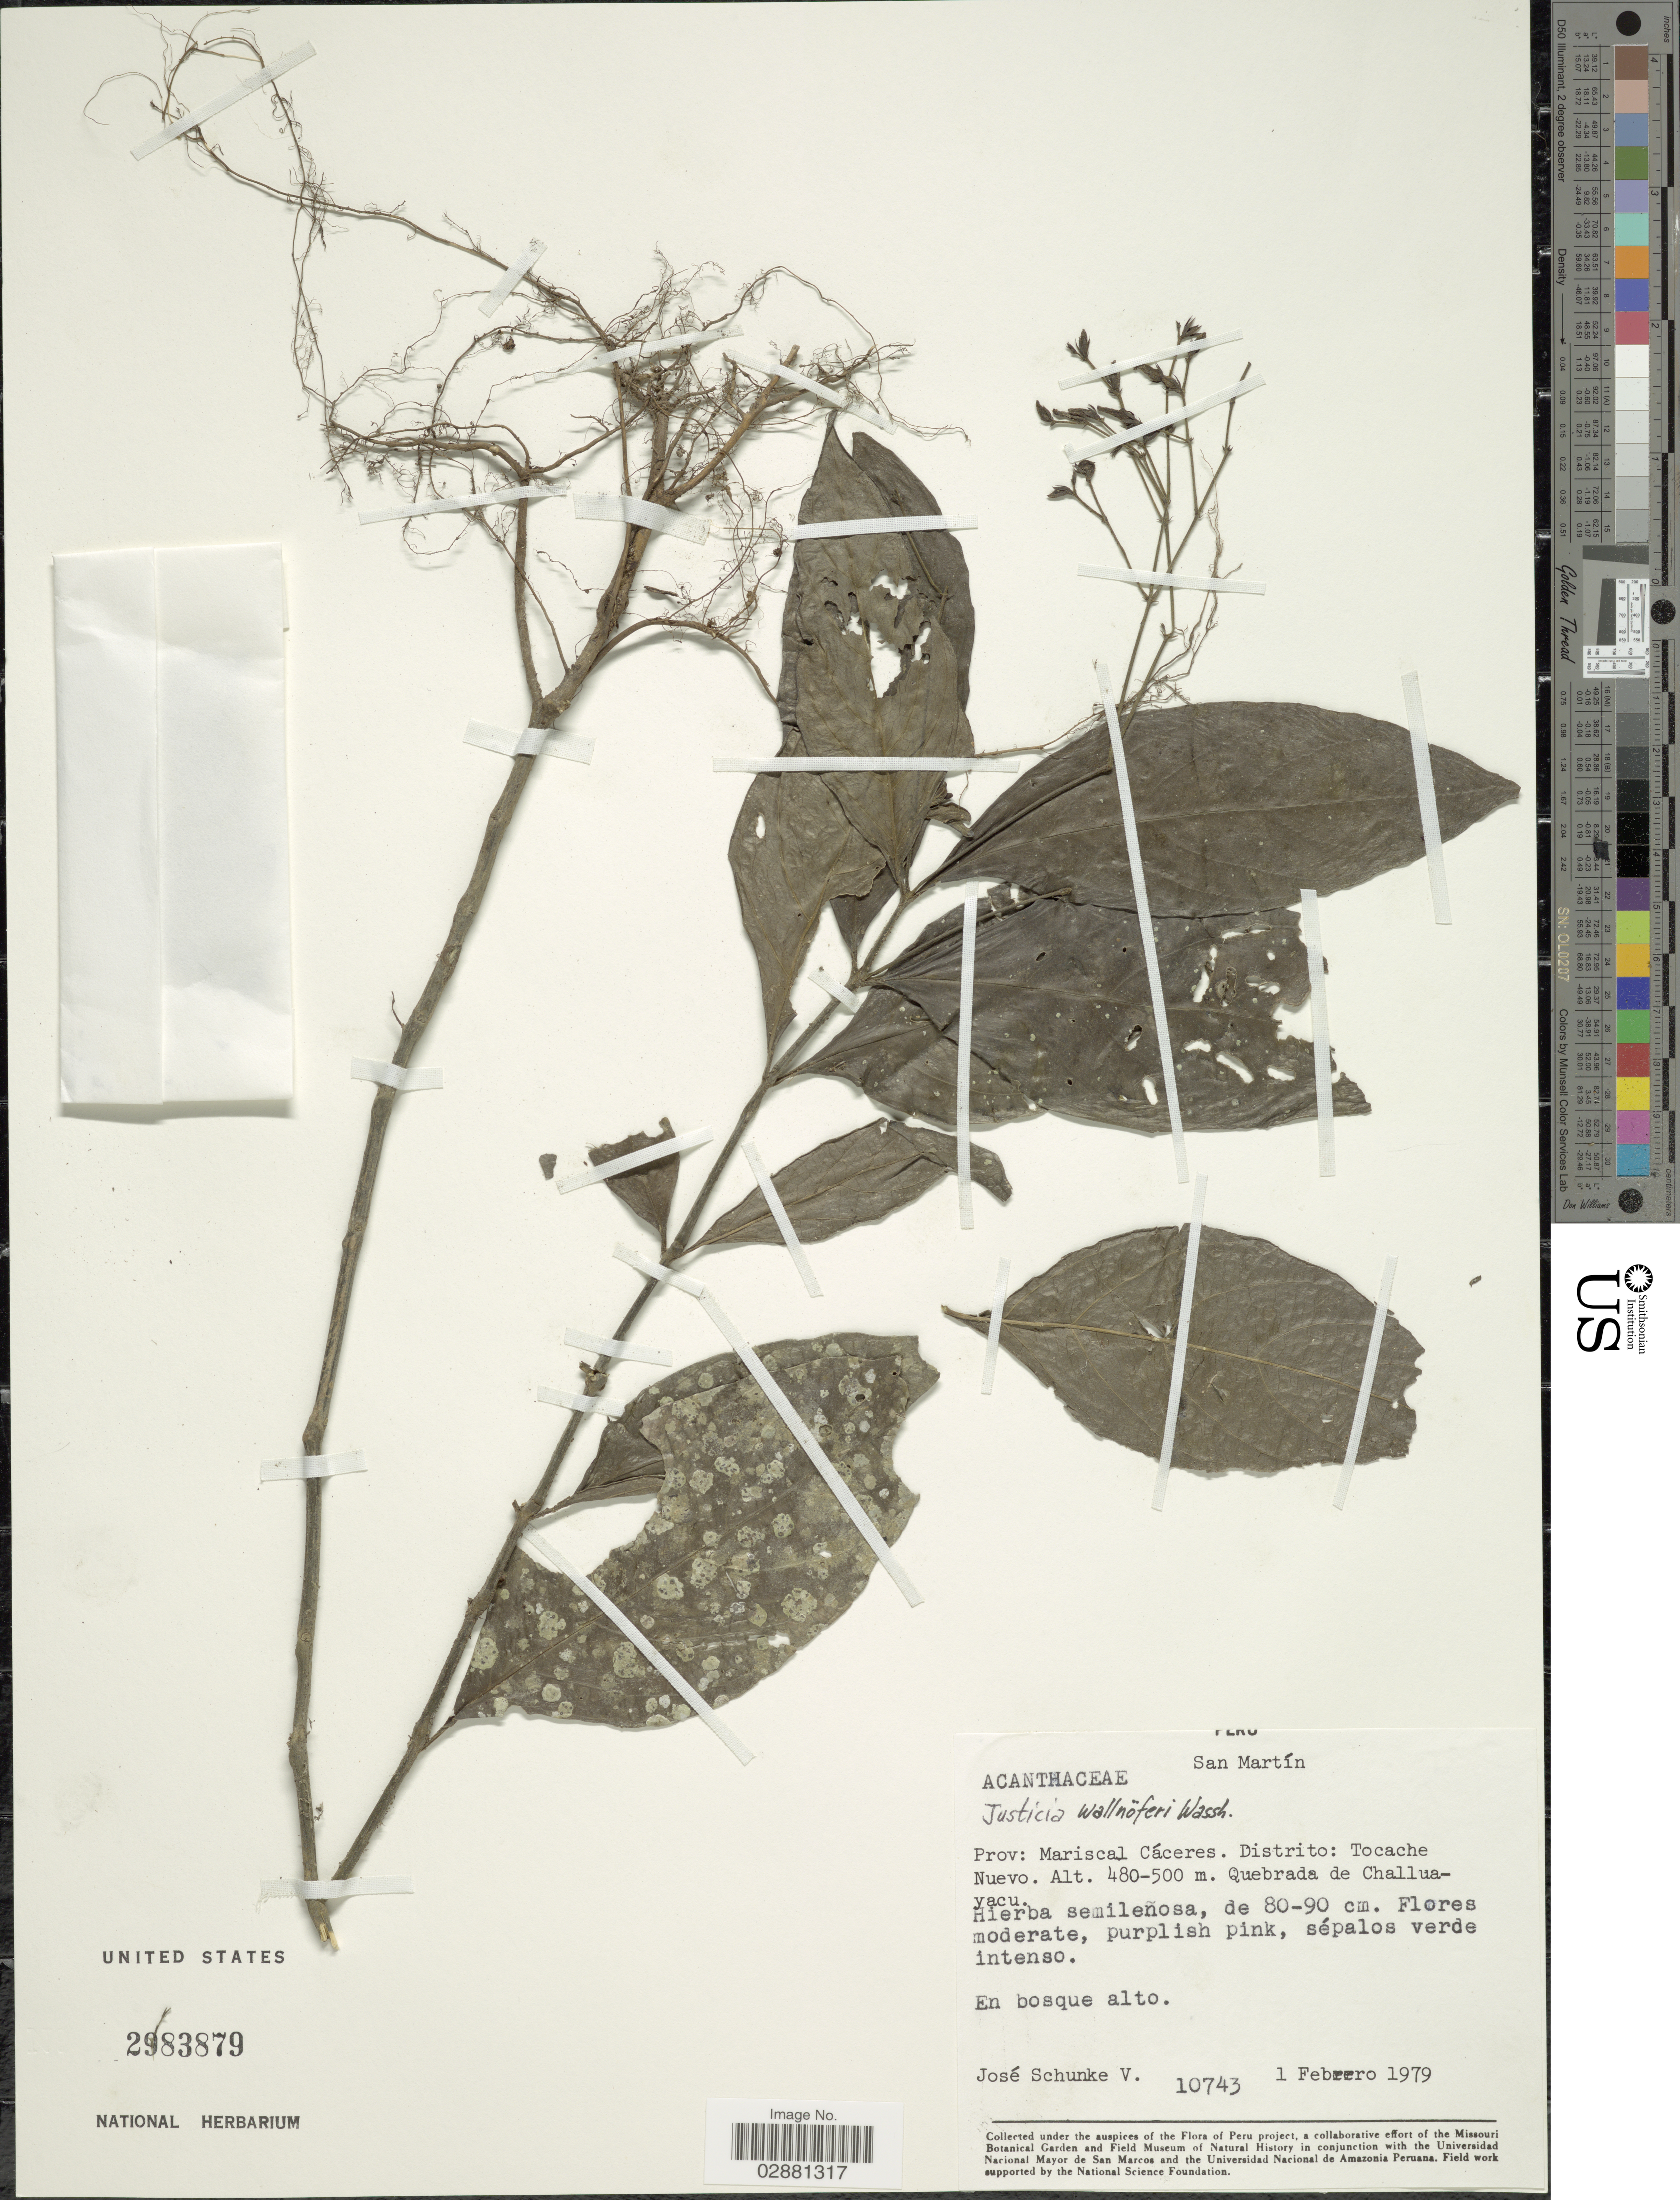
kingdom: Plantae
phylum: Tracheophyta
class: Magnoliopsida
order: Lamiales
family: Acanthaceae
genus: Justicia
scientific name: Justicia wallnoeferi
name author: Wassh.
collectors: J. Schunke Vigo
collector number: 10743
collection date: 1979-02-01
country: Peru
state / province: San Martín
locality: Prov.: Mariscal Cáceres, Distrito: Tocache Nuevo, Quebrada de Challuayacu.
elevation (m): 480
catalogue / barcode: US 2983879